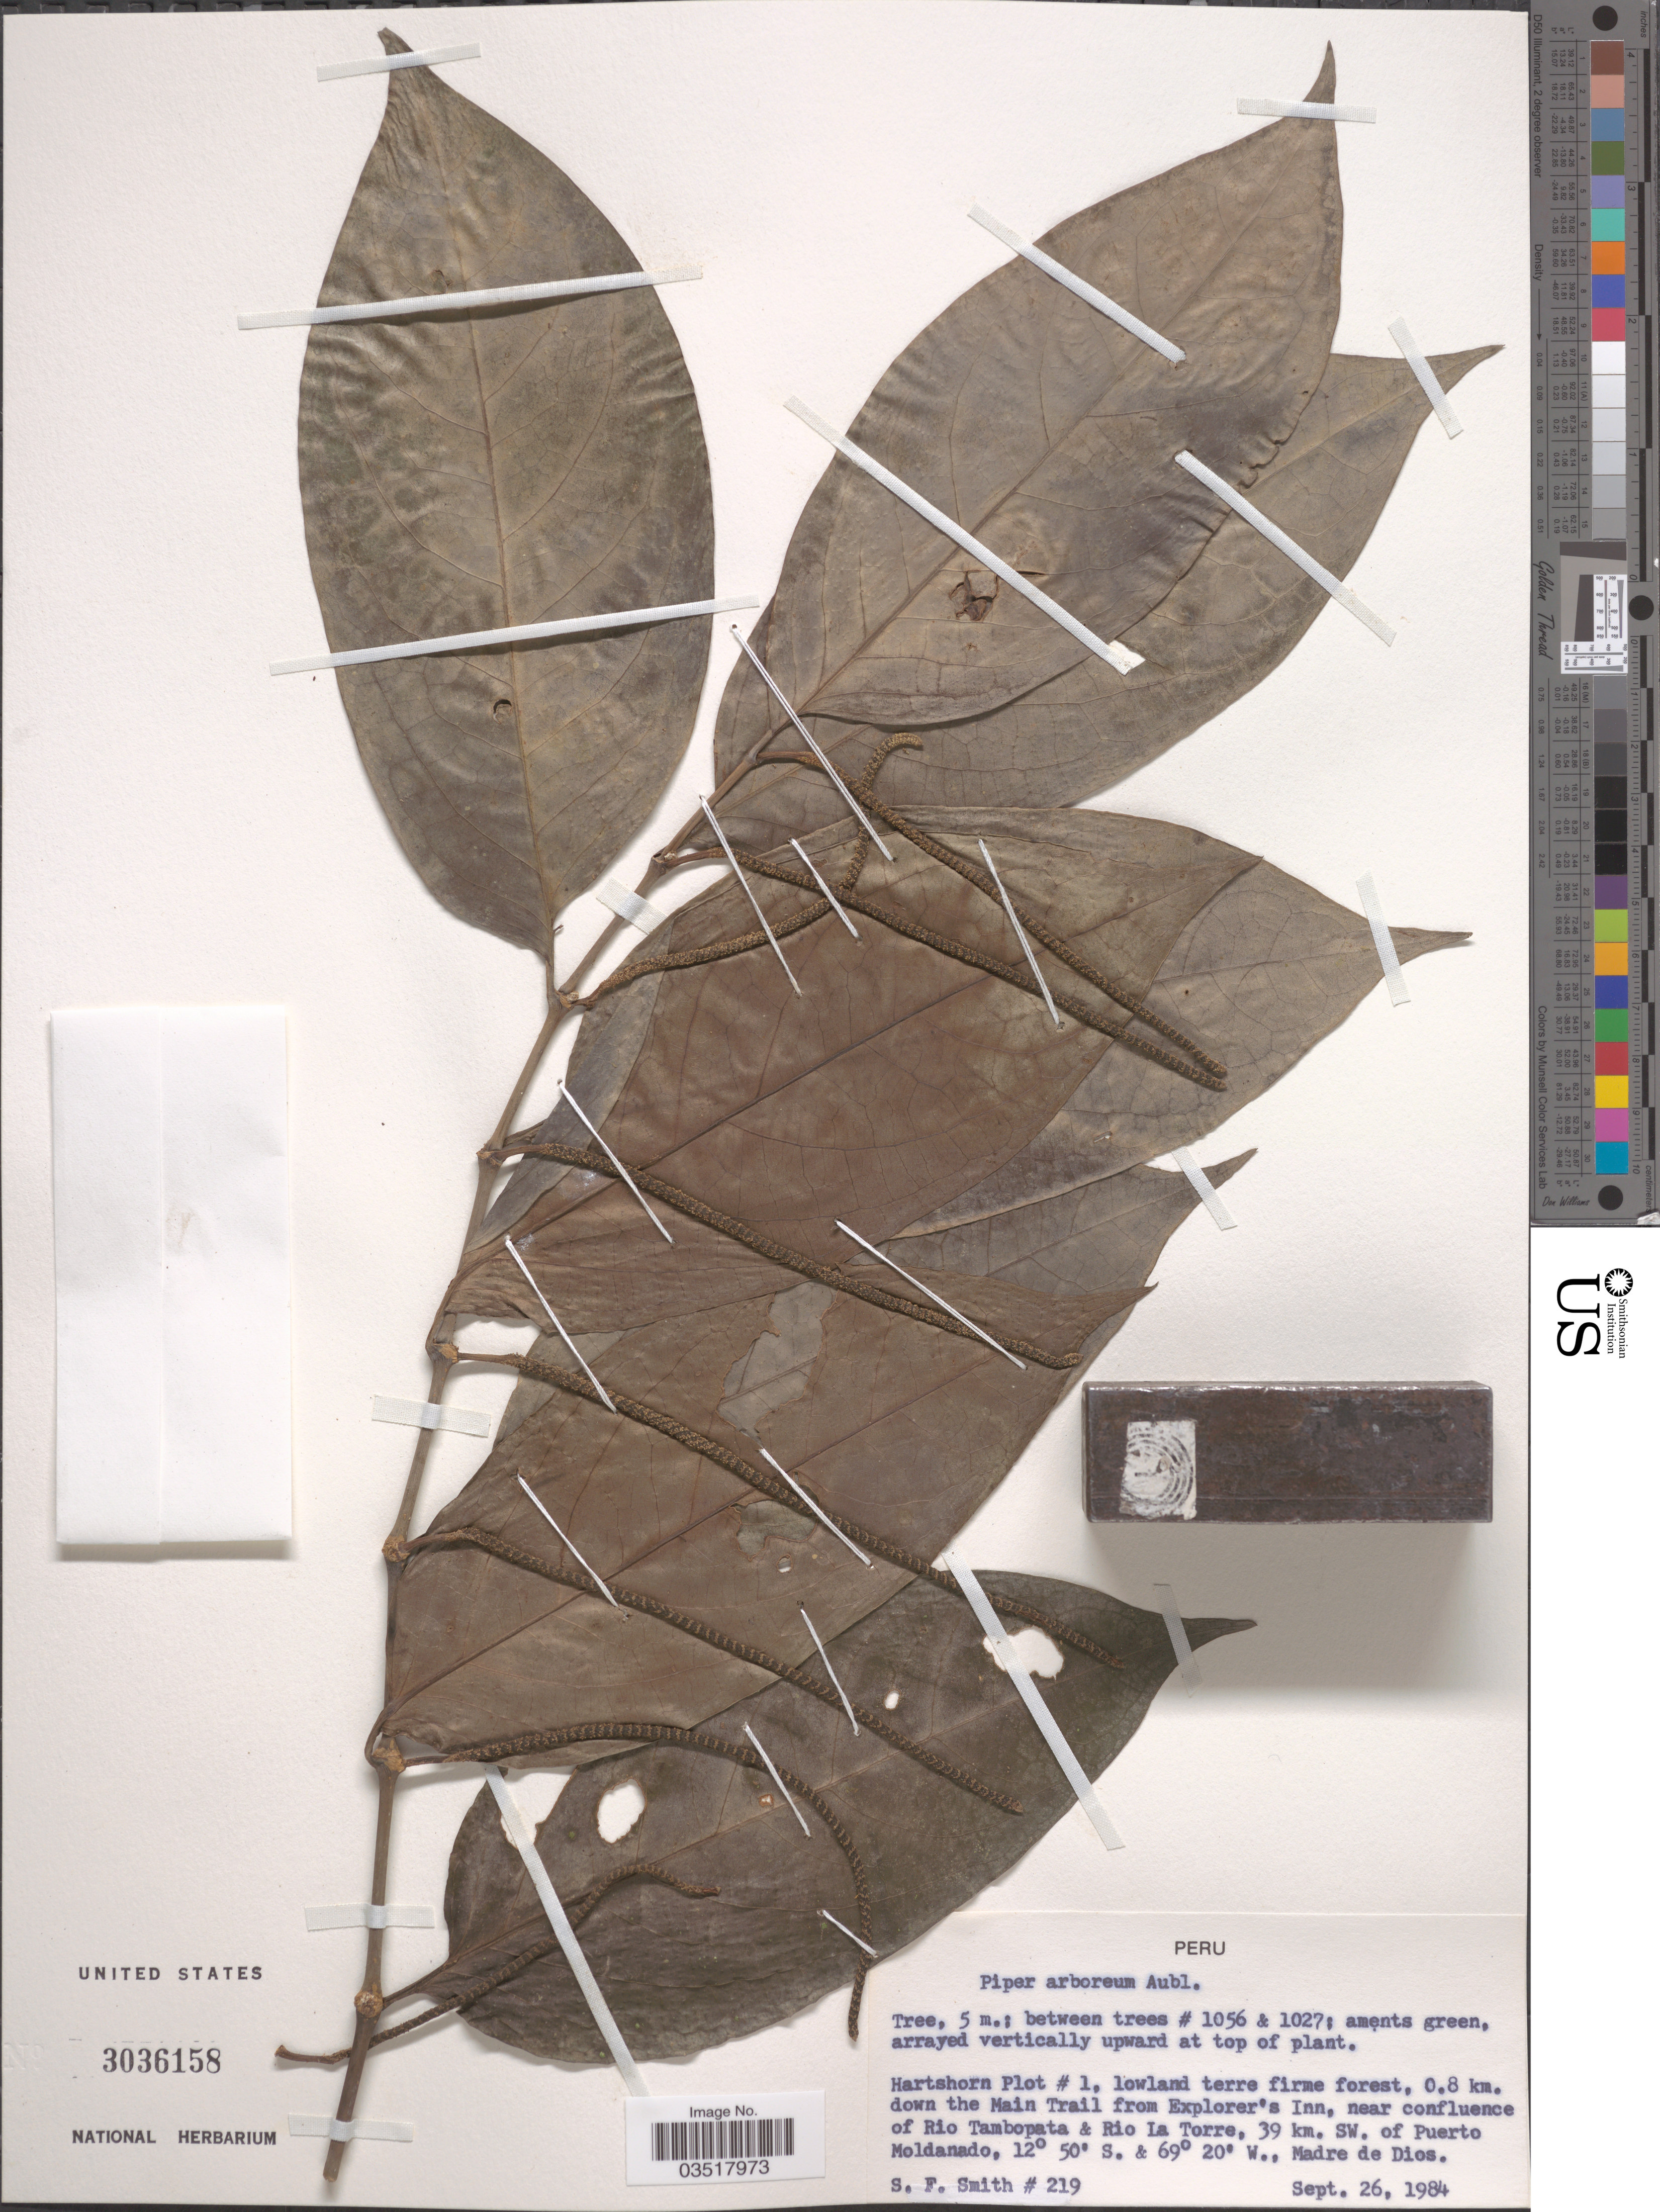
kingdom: Plantae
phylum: Tracheophyta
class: Magnoliopsida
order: Piperales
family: Piperaceae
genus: Piper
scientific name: Piper arboreum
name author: Aubl.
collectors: S.F. Smith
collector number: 219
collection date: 1984-09-26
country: Peru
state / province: Madre de Dios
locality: Hartshorn Plot # 1, lowland terre firme forest, 0.8 km. down the Main Trail from Explorer's Inn, near confluence of Rio Tambopata & Rio La Torre, 39 km. SW. of Puerto Moldanado.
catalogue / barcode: US 3036158